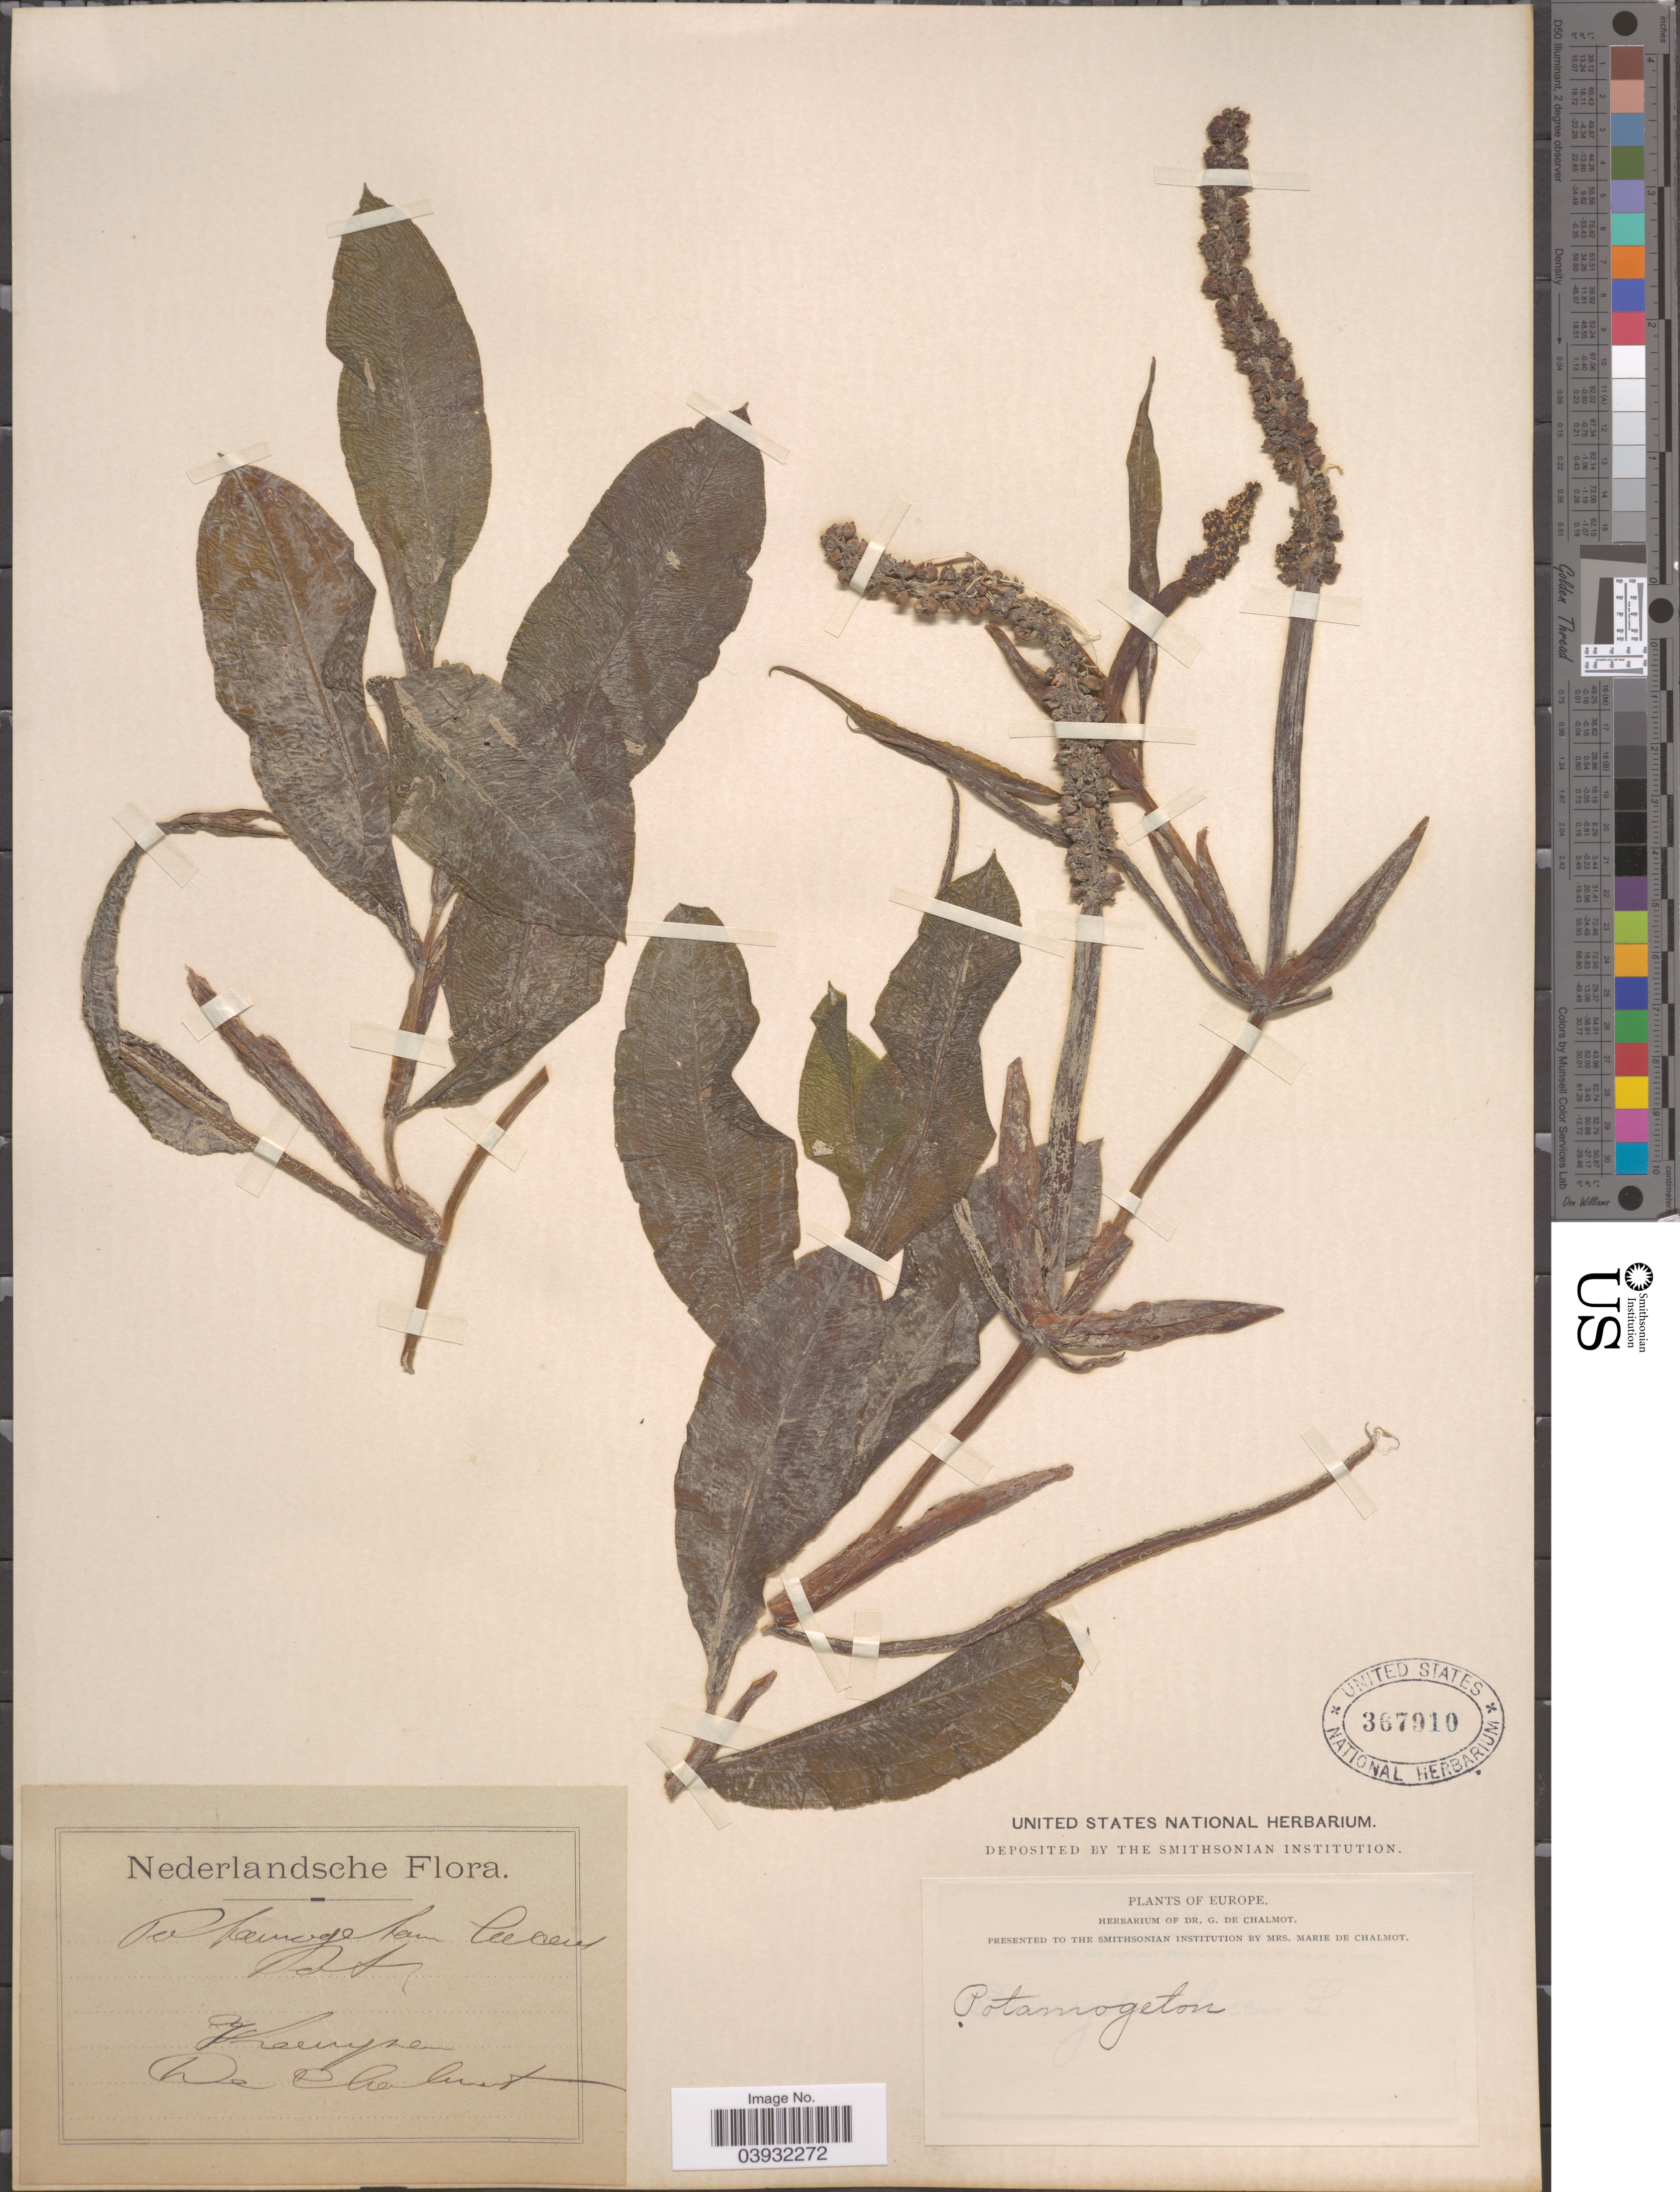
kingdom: Plantae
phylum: Tracheophyta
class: Liliopsida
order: Alismatales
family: Potamogetonaceae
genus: Potamogeton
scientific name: Potamogeton lucens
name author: L.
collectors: G. de Chalmot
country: Netherlands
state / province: Overijssel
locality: Kampen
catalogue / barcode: US 367910